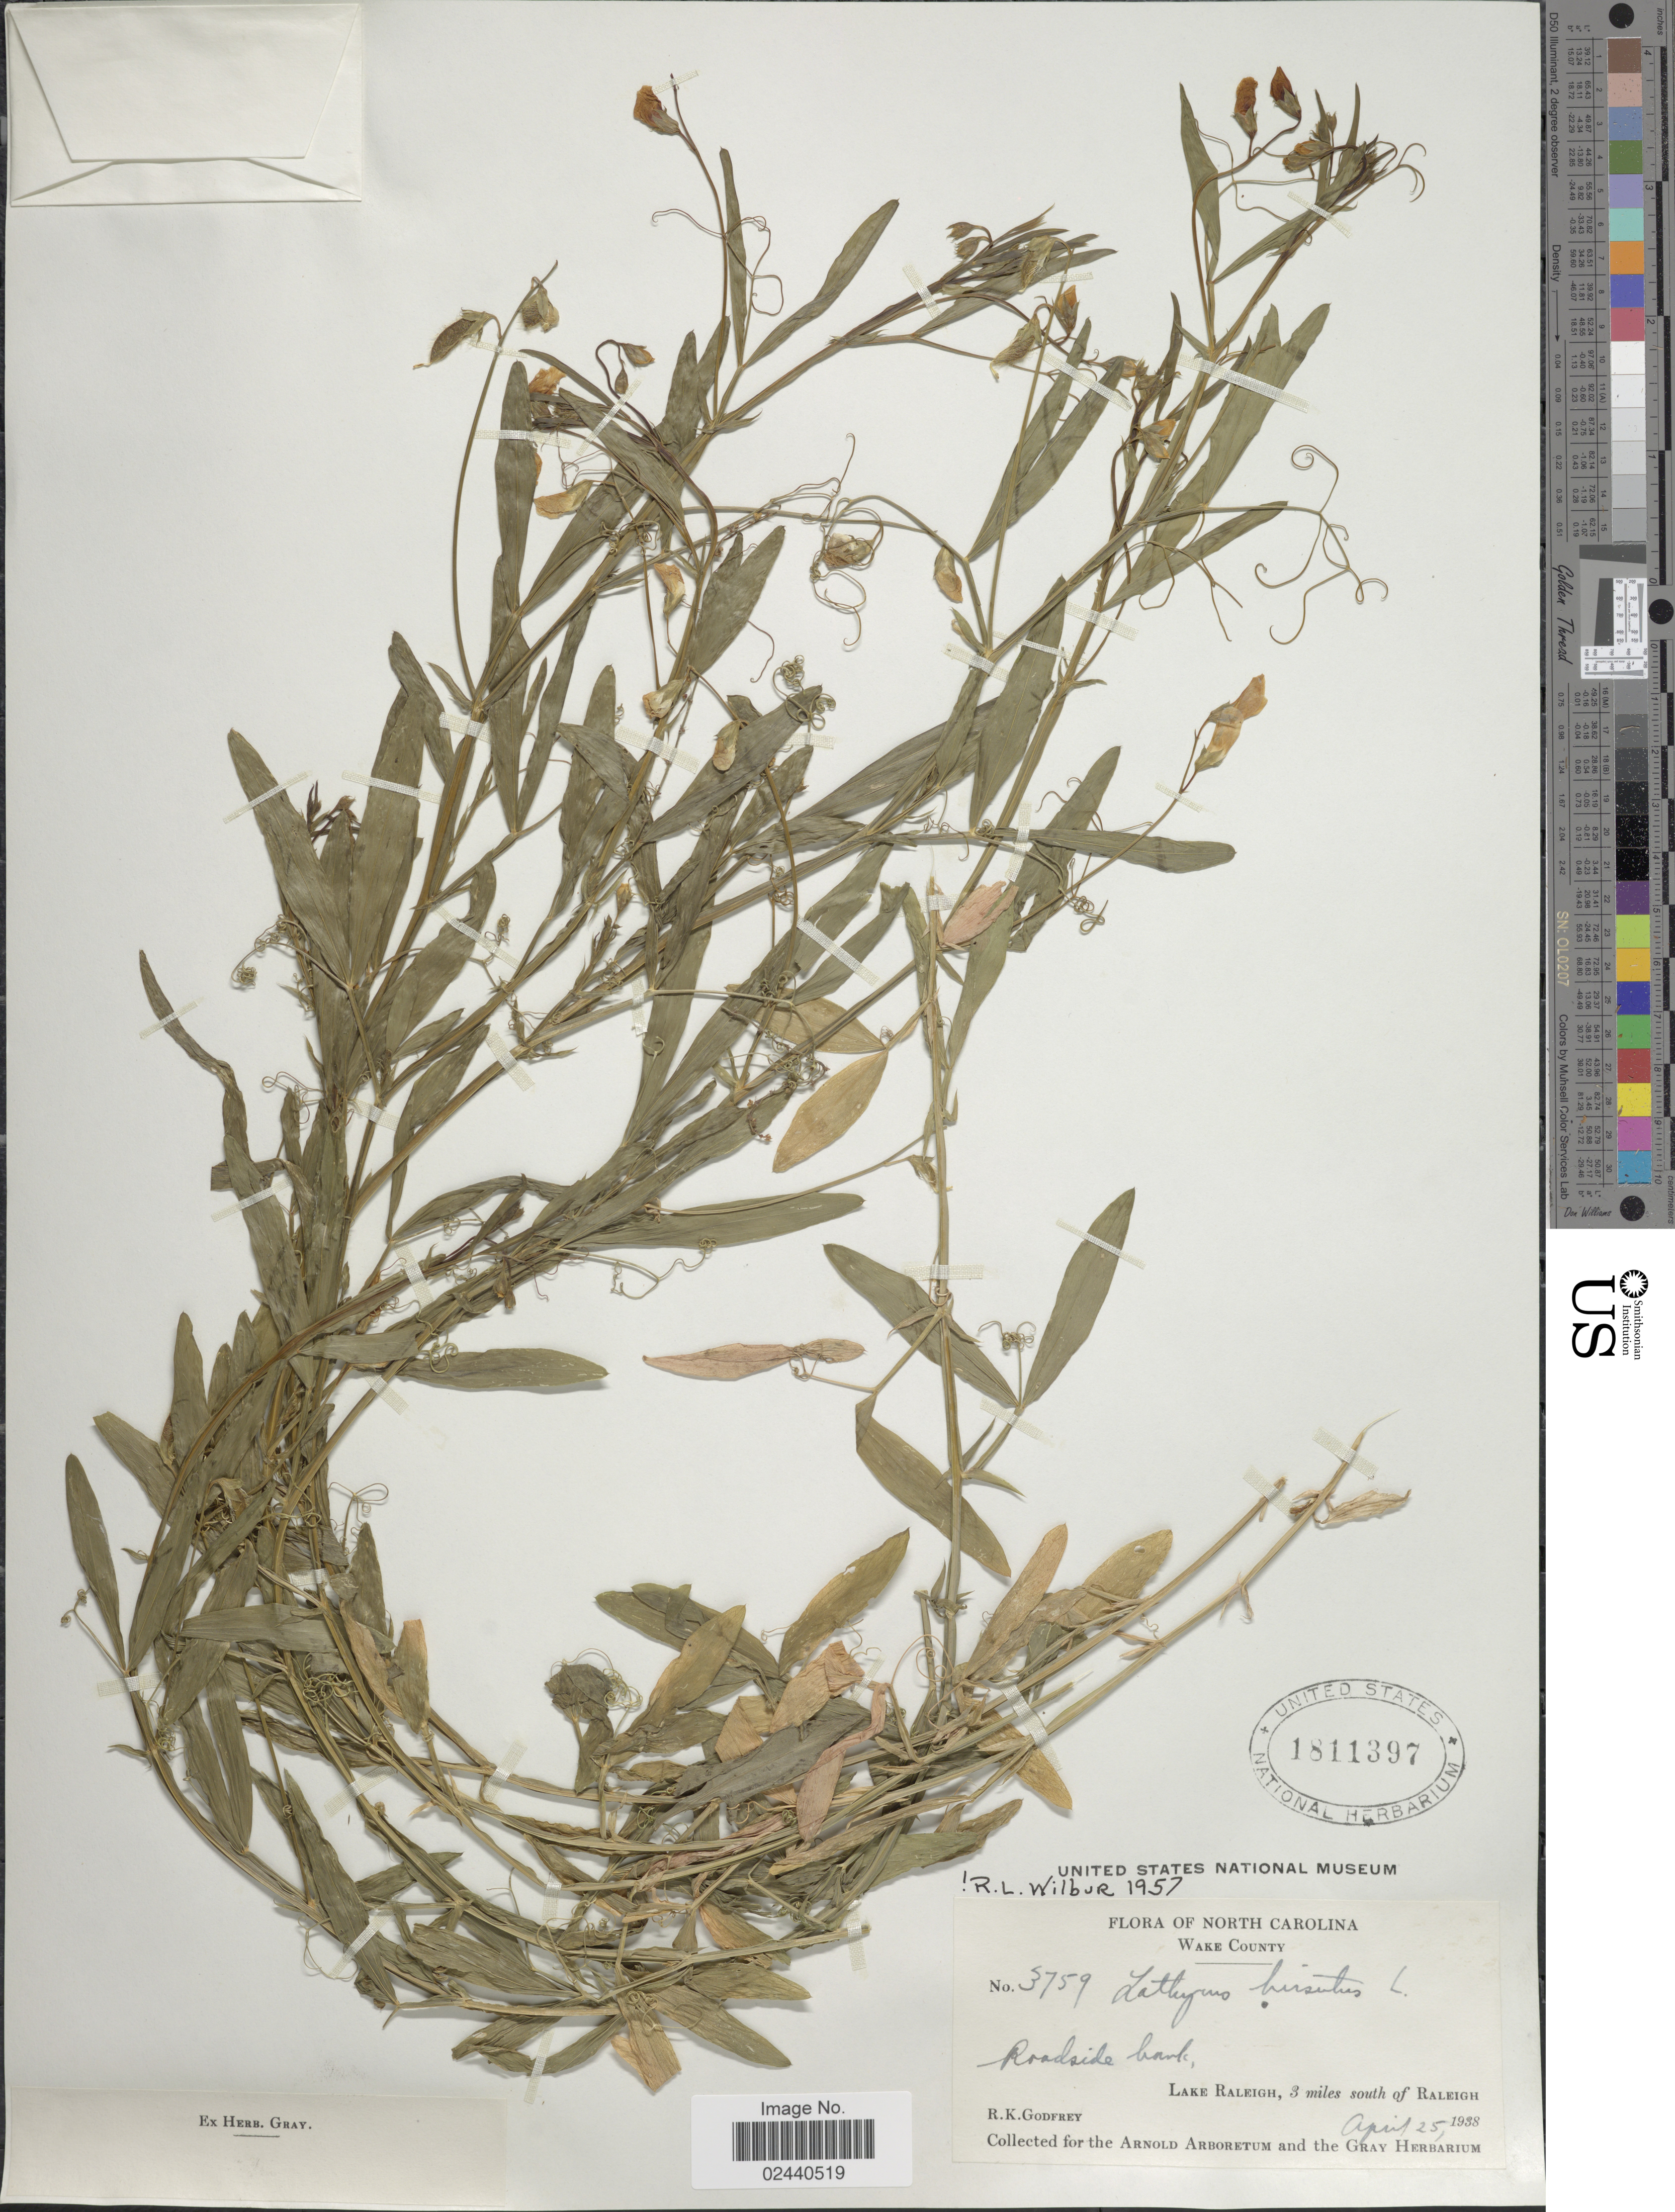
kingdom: Plantae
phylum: Tracheophyta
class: Magnoliopsida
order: Fabales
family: Fabaceae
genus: Lathyrus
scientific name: Lathyrus hirsutus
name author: L.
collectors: R. K. Godfrey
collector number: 3759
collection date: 1938-04-25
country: United States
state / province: North Carolina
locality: Wake County. Roadside bank, Lake Raleigh, 3 miles south of Raleigh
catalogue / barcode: US 1811397